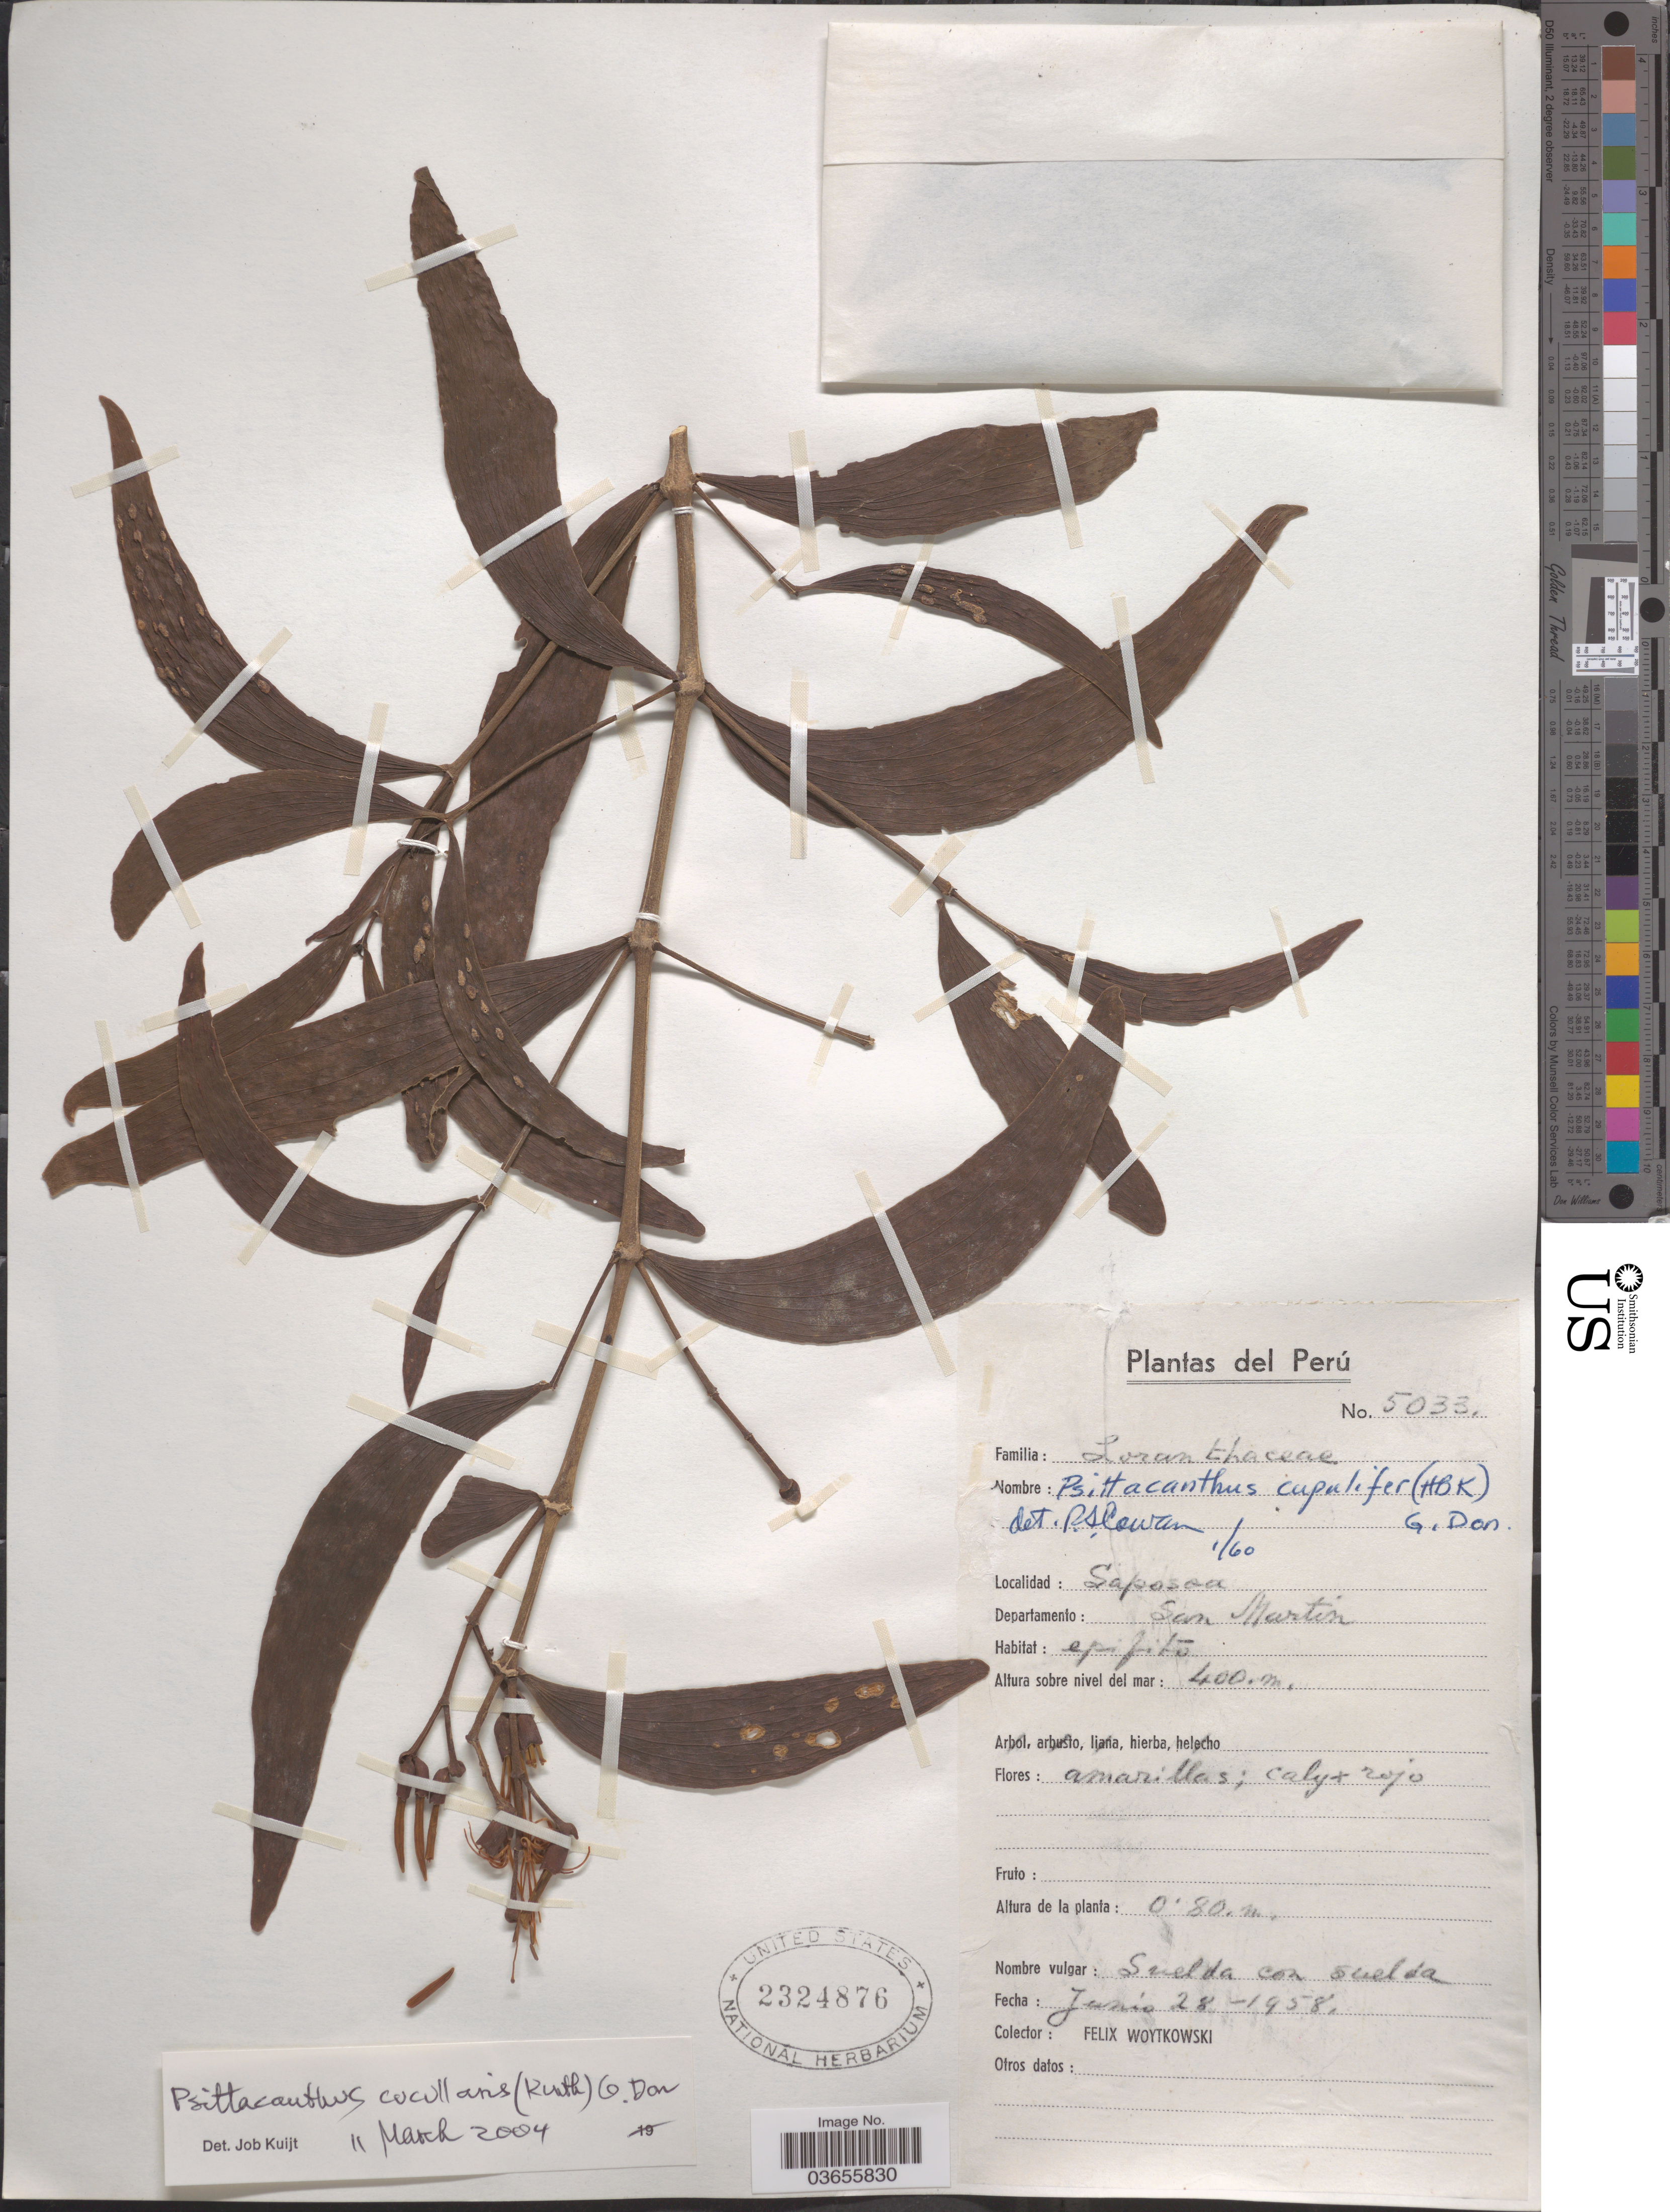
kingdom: Plantae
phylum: Tracheophyta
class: Magnoliopsida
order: Santalales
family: Loranthaceae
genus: Psittacanthus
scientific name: Psittacanthus cucullaris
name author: (Kunth) G. Don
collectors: F. Woytkowski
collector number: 5033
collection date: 1958-06-28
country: Peru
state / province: San Martín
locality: Saposoa. Departamento: San Martin.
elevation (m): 400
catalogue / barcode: US 2324876